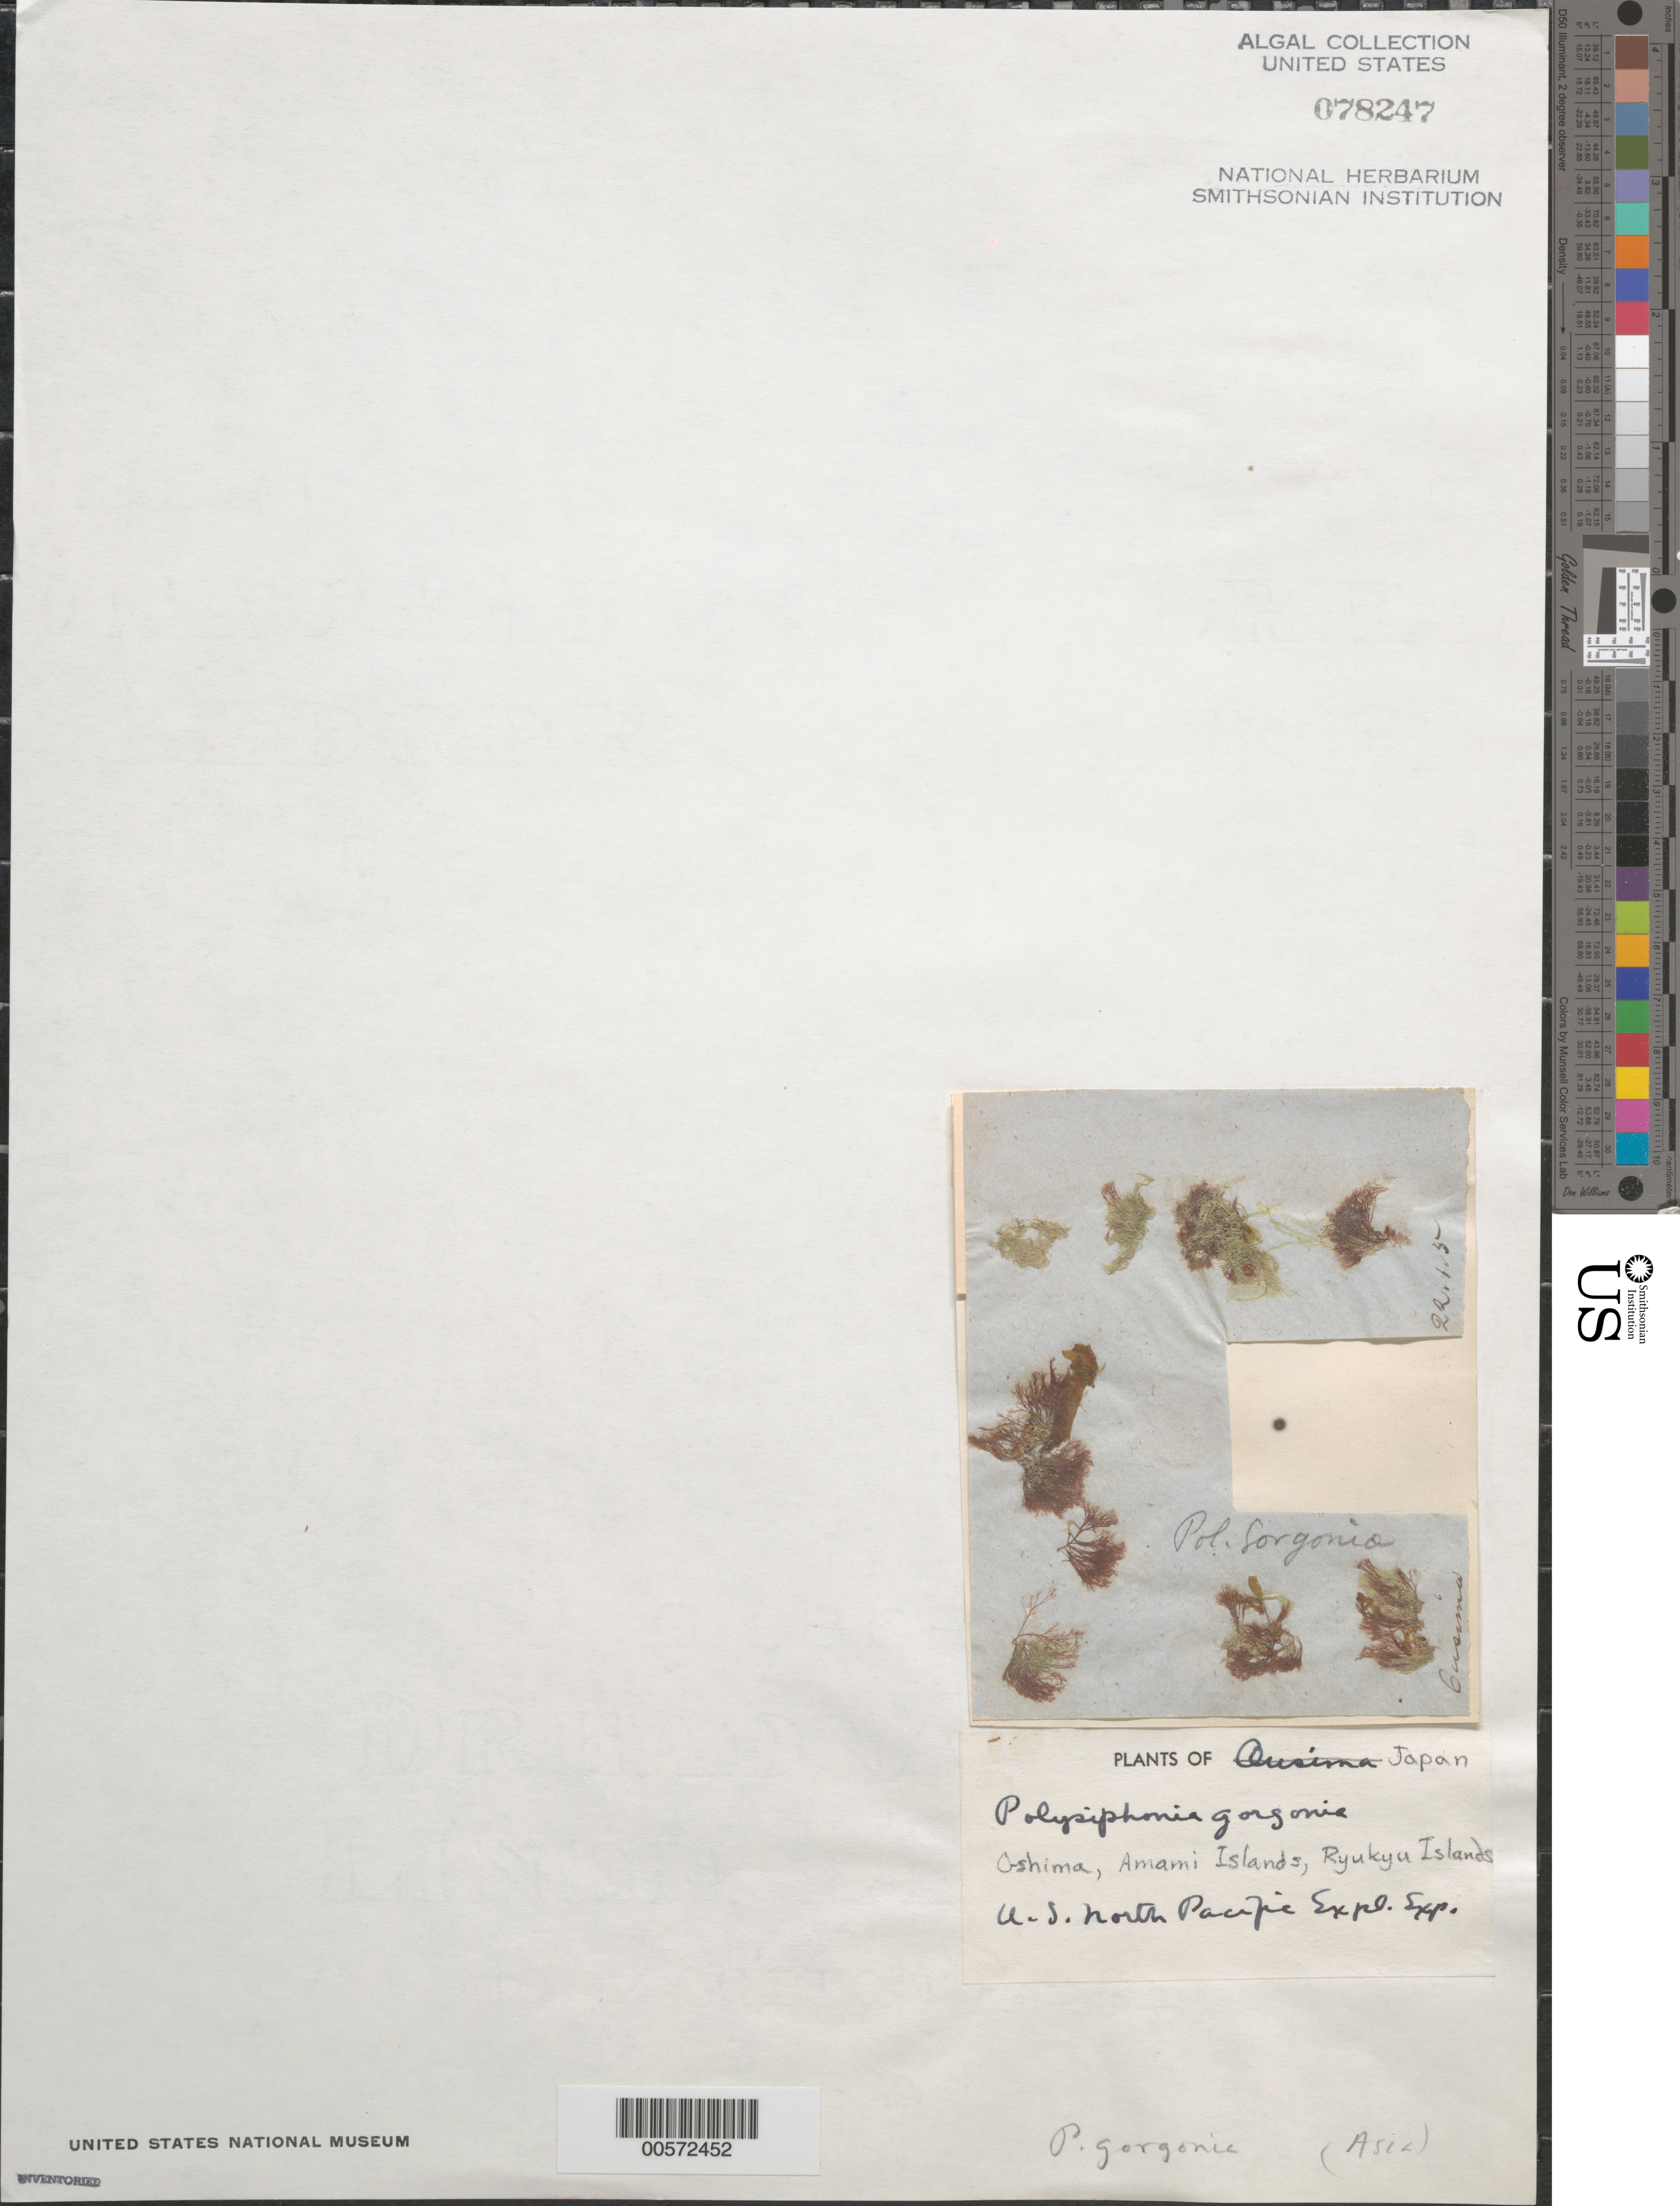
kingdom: Plantae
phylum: Rhodophyta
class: Florideophyceae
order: Ceramiales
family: Rhodomelaceae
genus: Melanothamnus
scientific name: Melanothamnus gorgoniae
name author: (Harvey) Diaz-Tapia & Maggs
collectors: C. Wright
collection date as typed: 22 Jan 1855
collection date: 1855-01-22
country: Japan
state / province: Kagosima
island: Amami Oshima (Ousima)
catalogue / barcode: US 78247